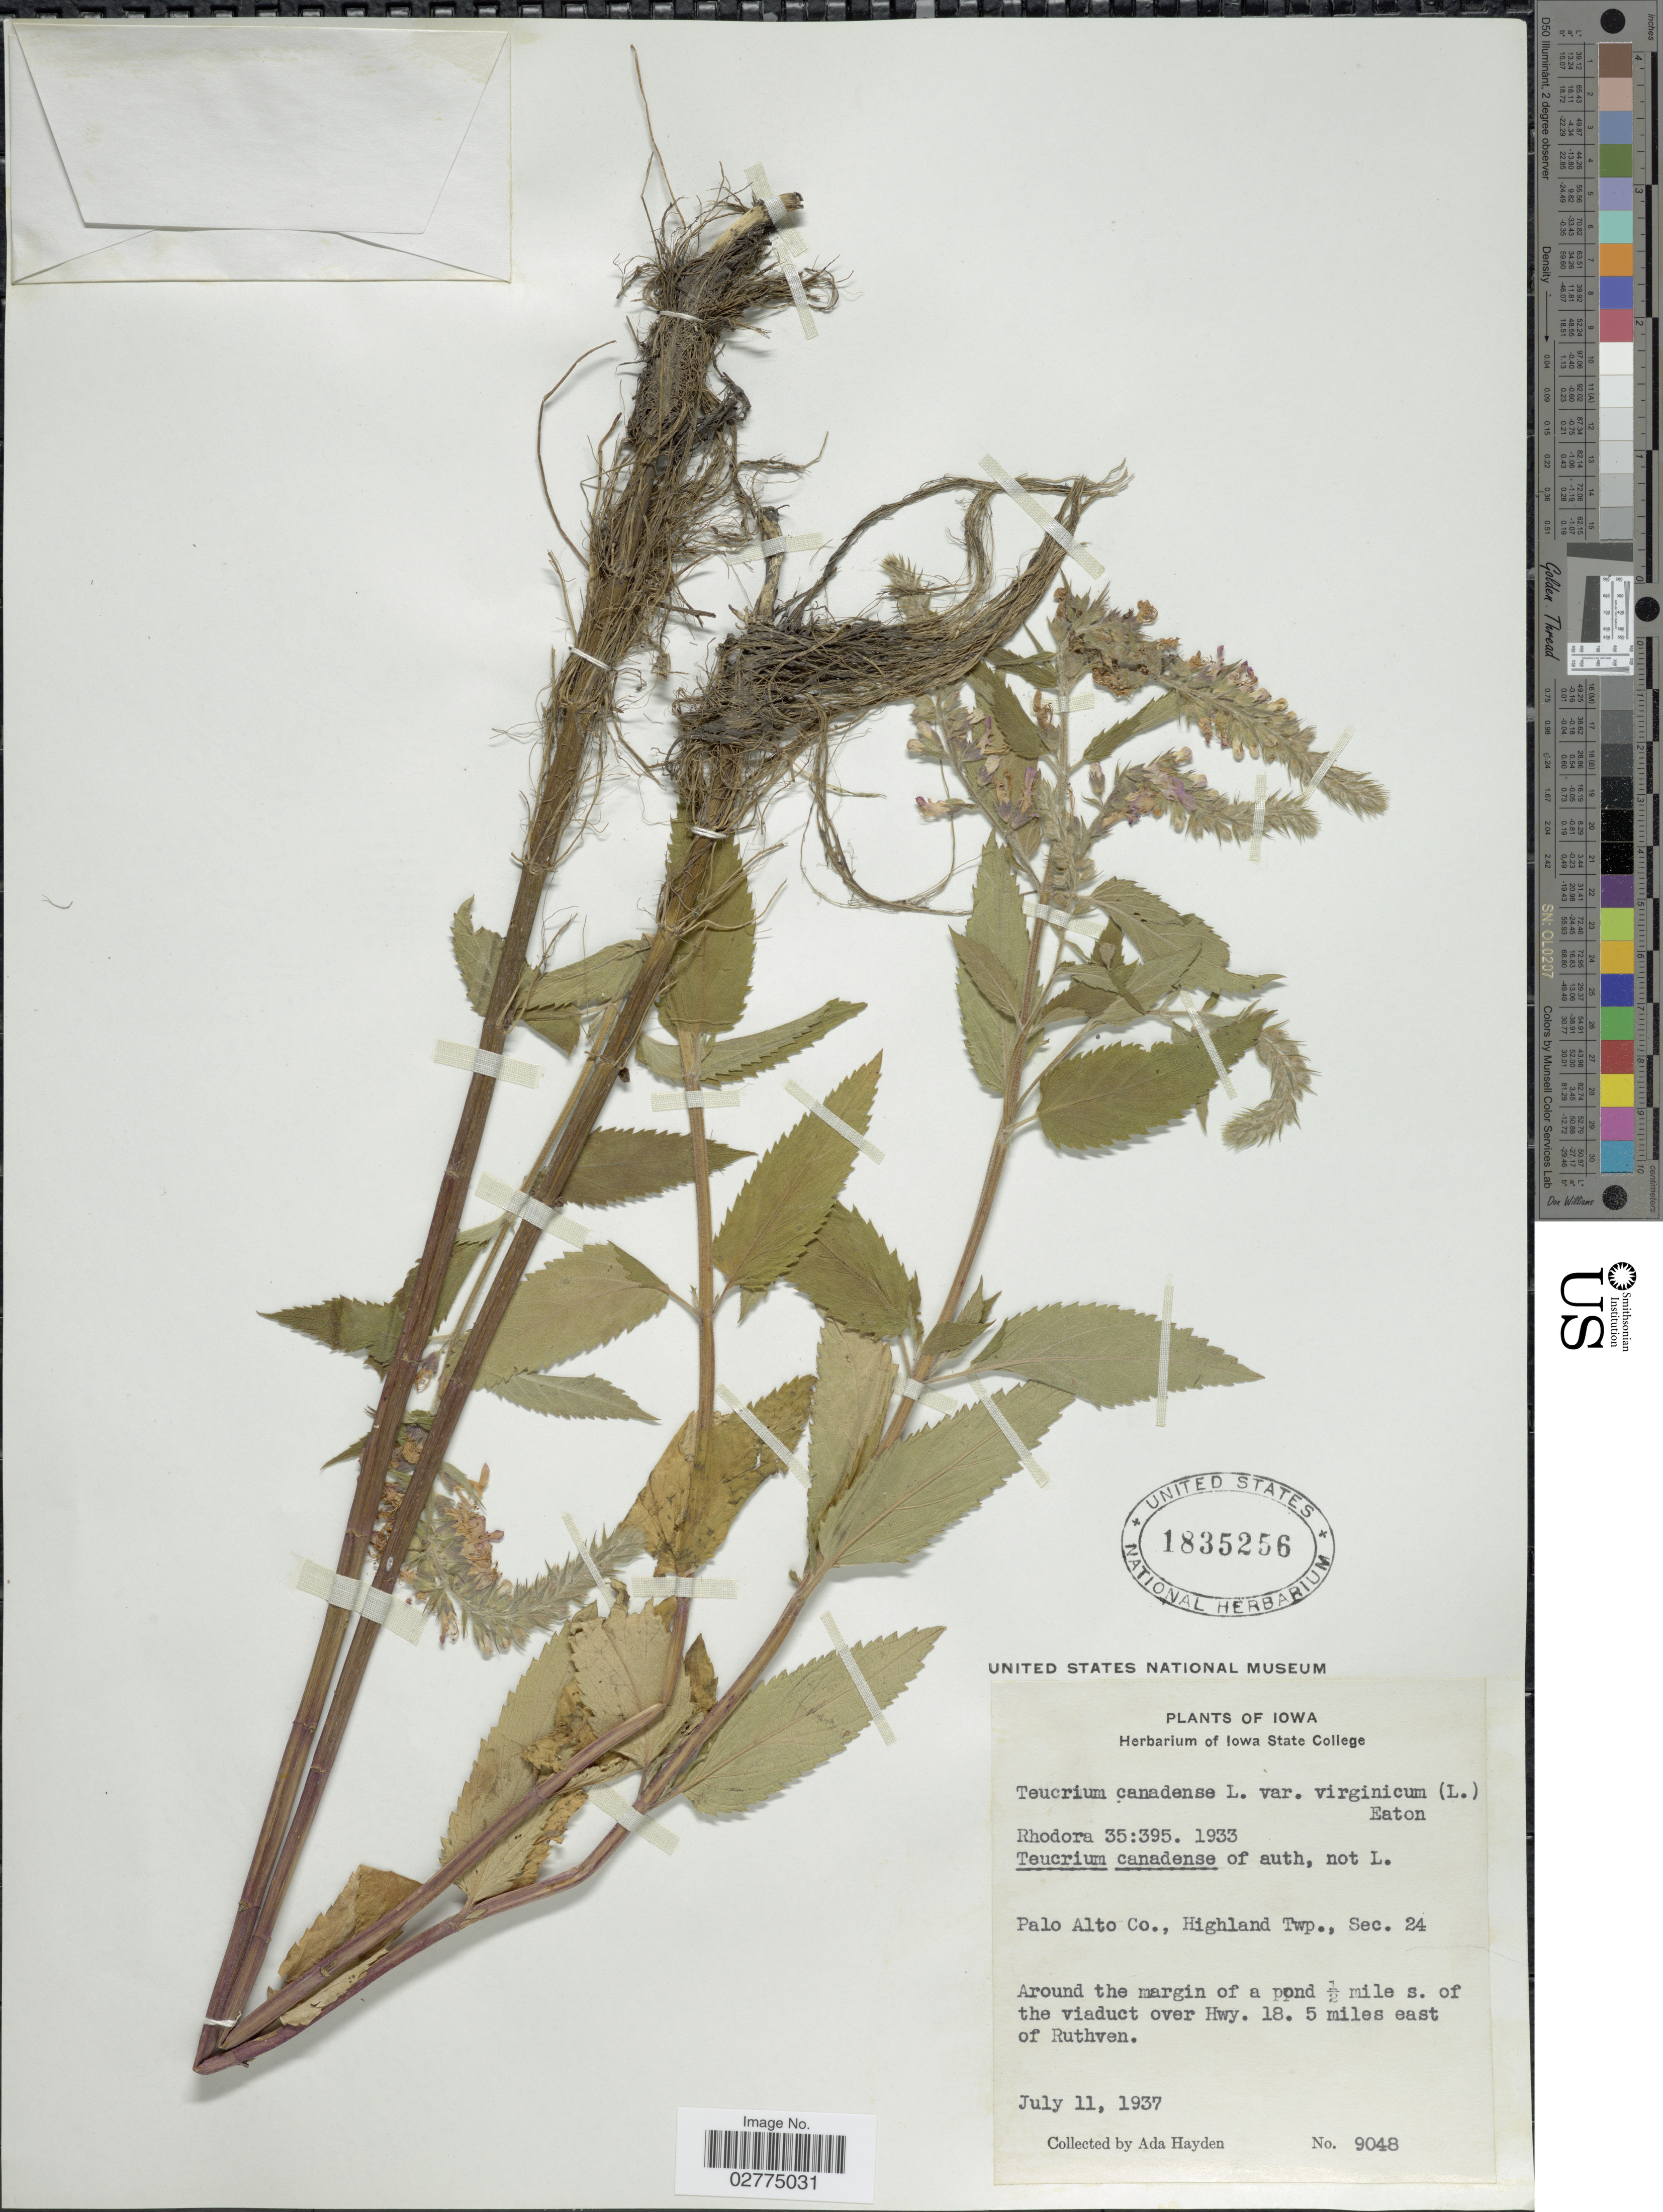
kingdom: Plantae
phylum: Tracheophyta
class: Magnoliopsida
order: Lamiales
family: Lamiaceae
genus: Teucrium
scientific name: Teucrium canadense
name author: L.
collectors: Ada Hayden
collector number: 9048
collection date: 1937-07-11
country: United States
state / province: Iowa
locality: Palo Alto Co., Highland Twp., Sec. 24. Around the margin of a pond ½ mile s. of the viaduct over Hwy. 18. 5 miles east of Ruthven.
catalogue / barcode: US 1835256